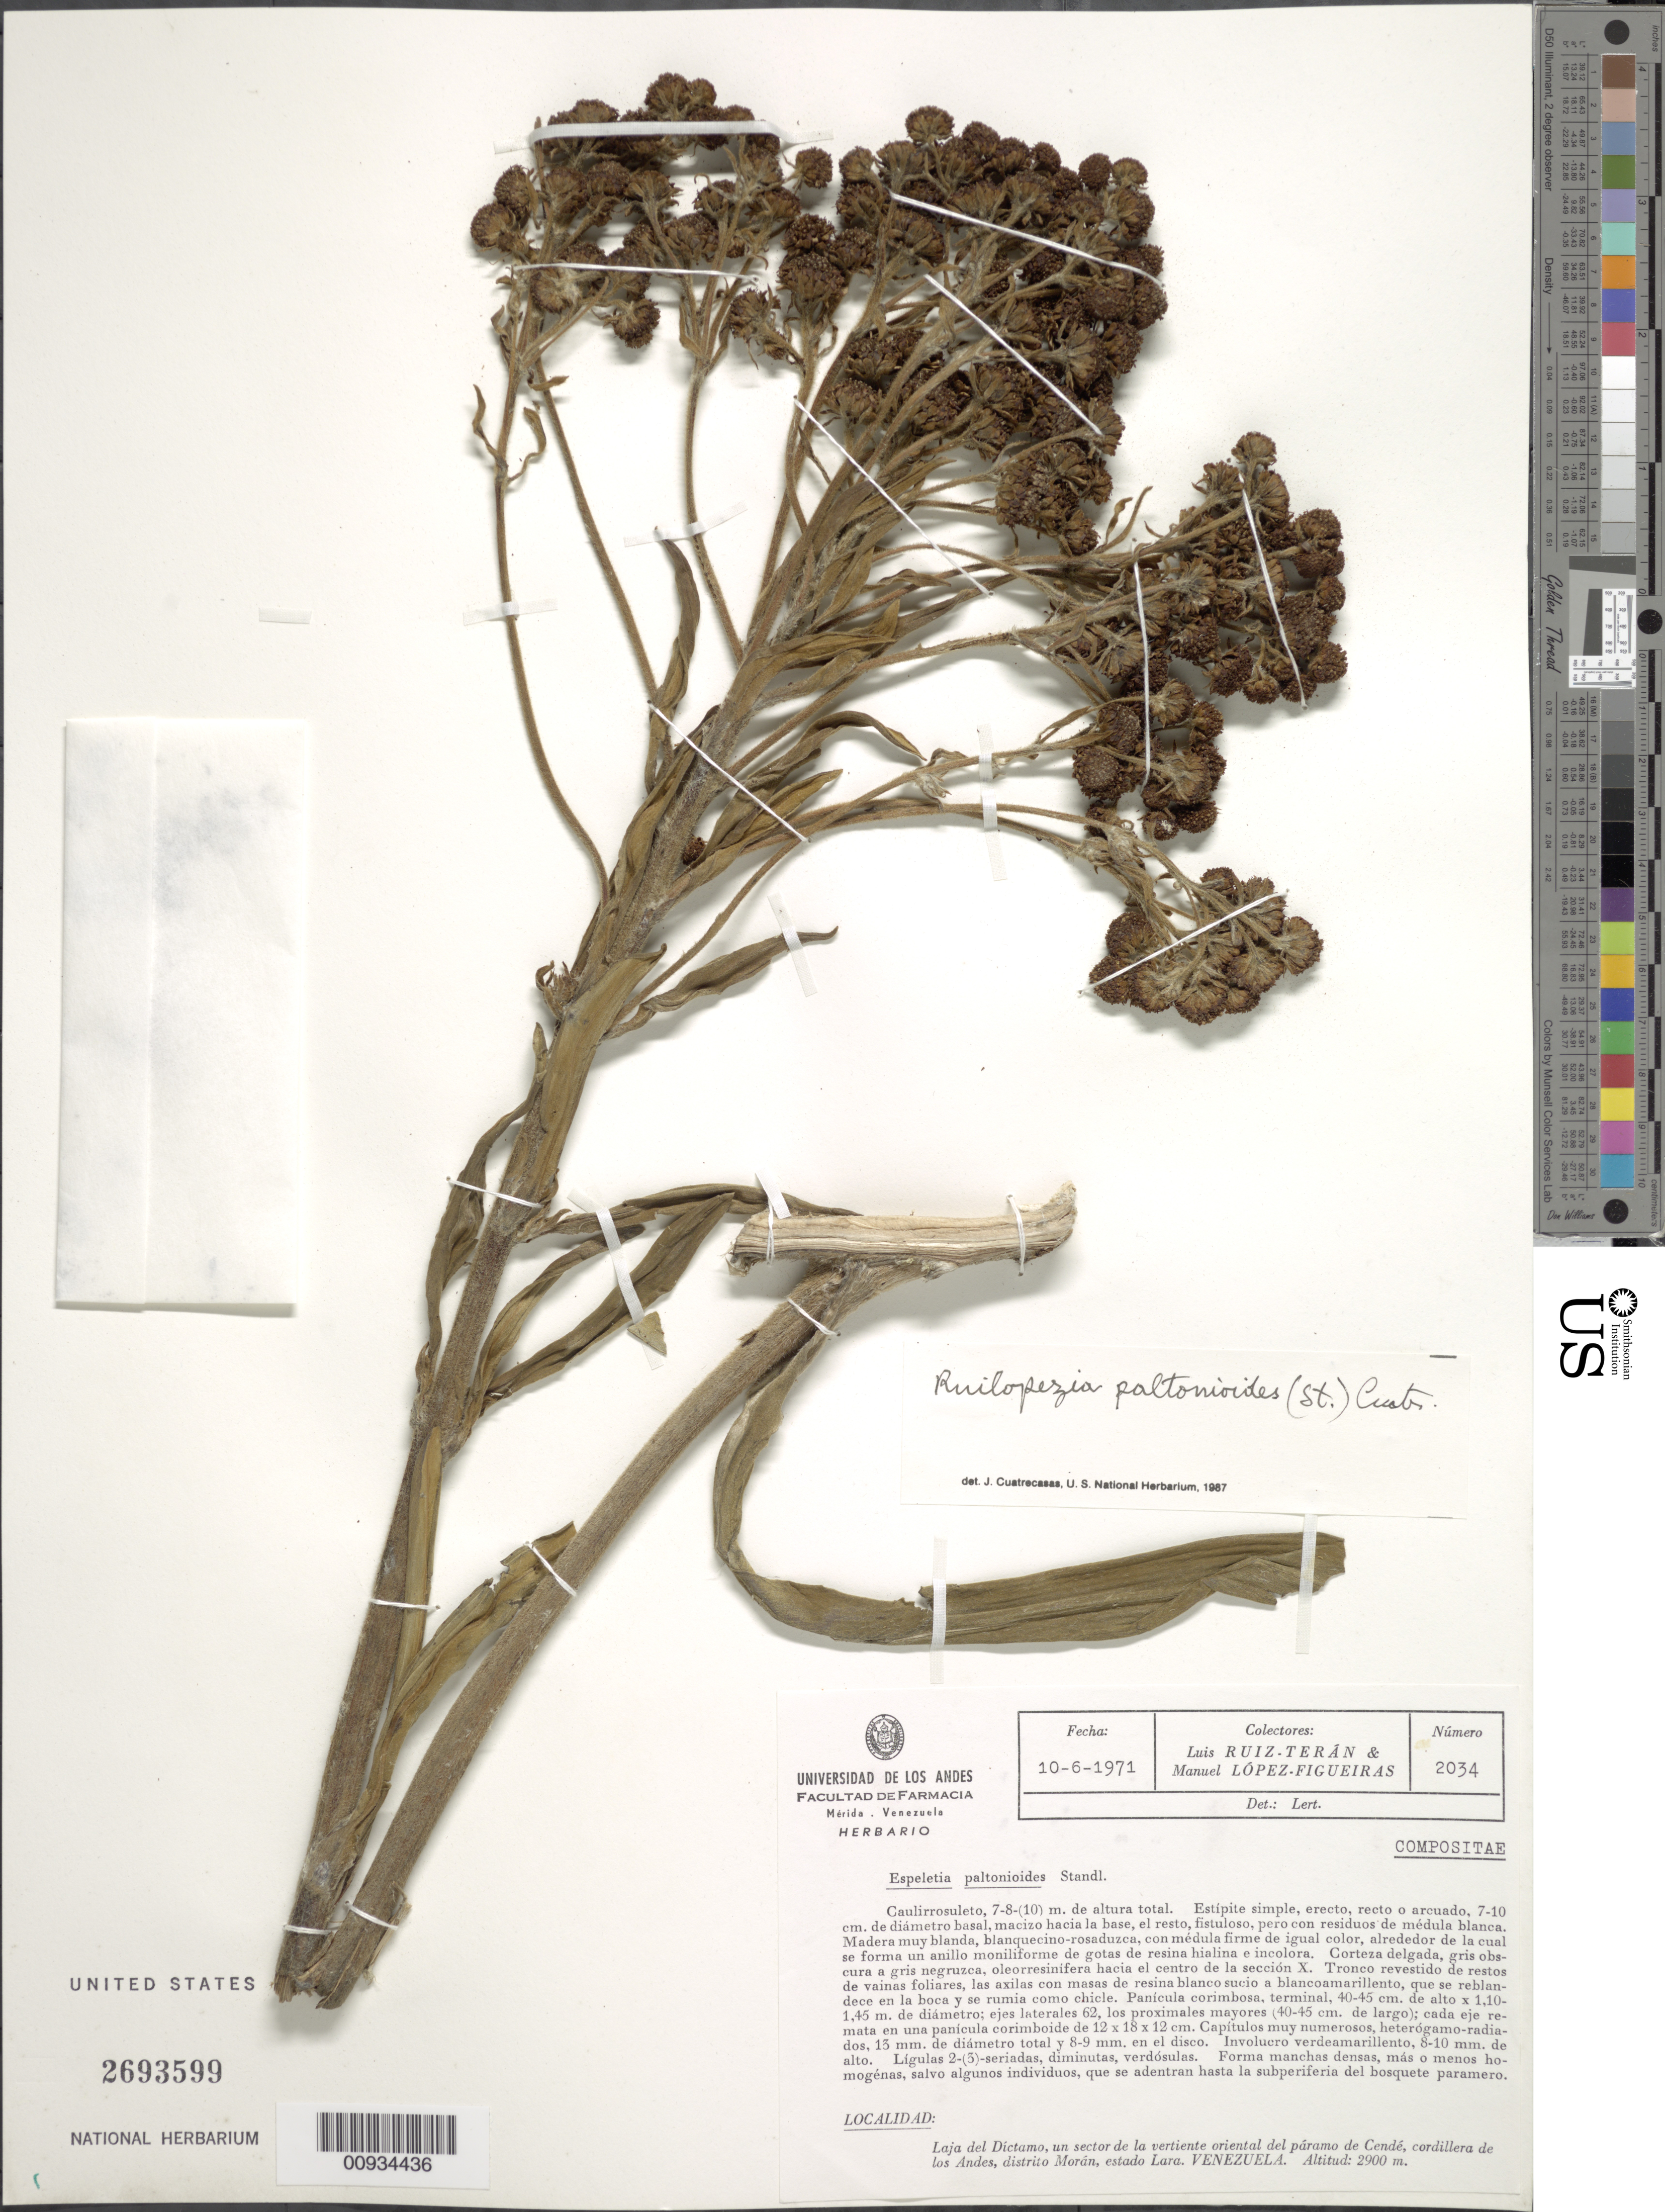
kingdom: Plantae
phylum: Tracheophyta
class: Magnoliopsida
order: Asterales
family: Asteraceae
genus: Ruilopezia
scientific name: Ruilopezia paltonioides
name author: (Standl.) Cuatrec.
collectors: L. E. Ruíz-Terán & M. López Figueiras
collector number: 2034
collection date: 1971-06-10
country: Venezuela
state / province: Lara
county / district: Morán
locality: Laja del Díctamo, un sector de la vertiente oriental del páramo de Cendé, Cordillera de los Andes.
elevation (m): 2900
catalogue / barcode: US 2693599